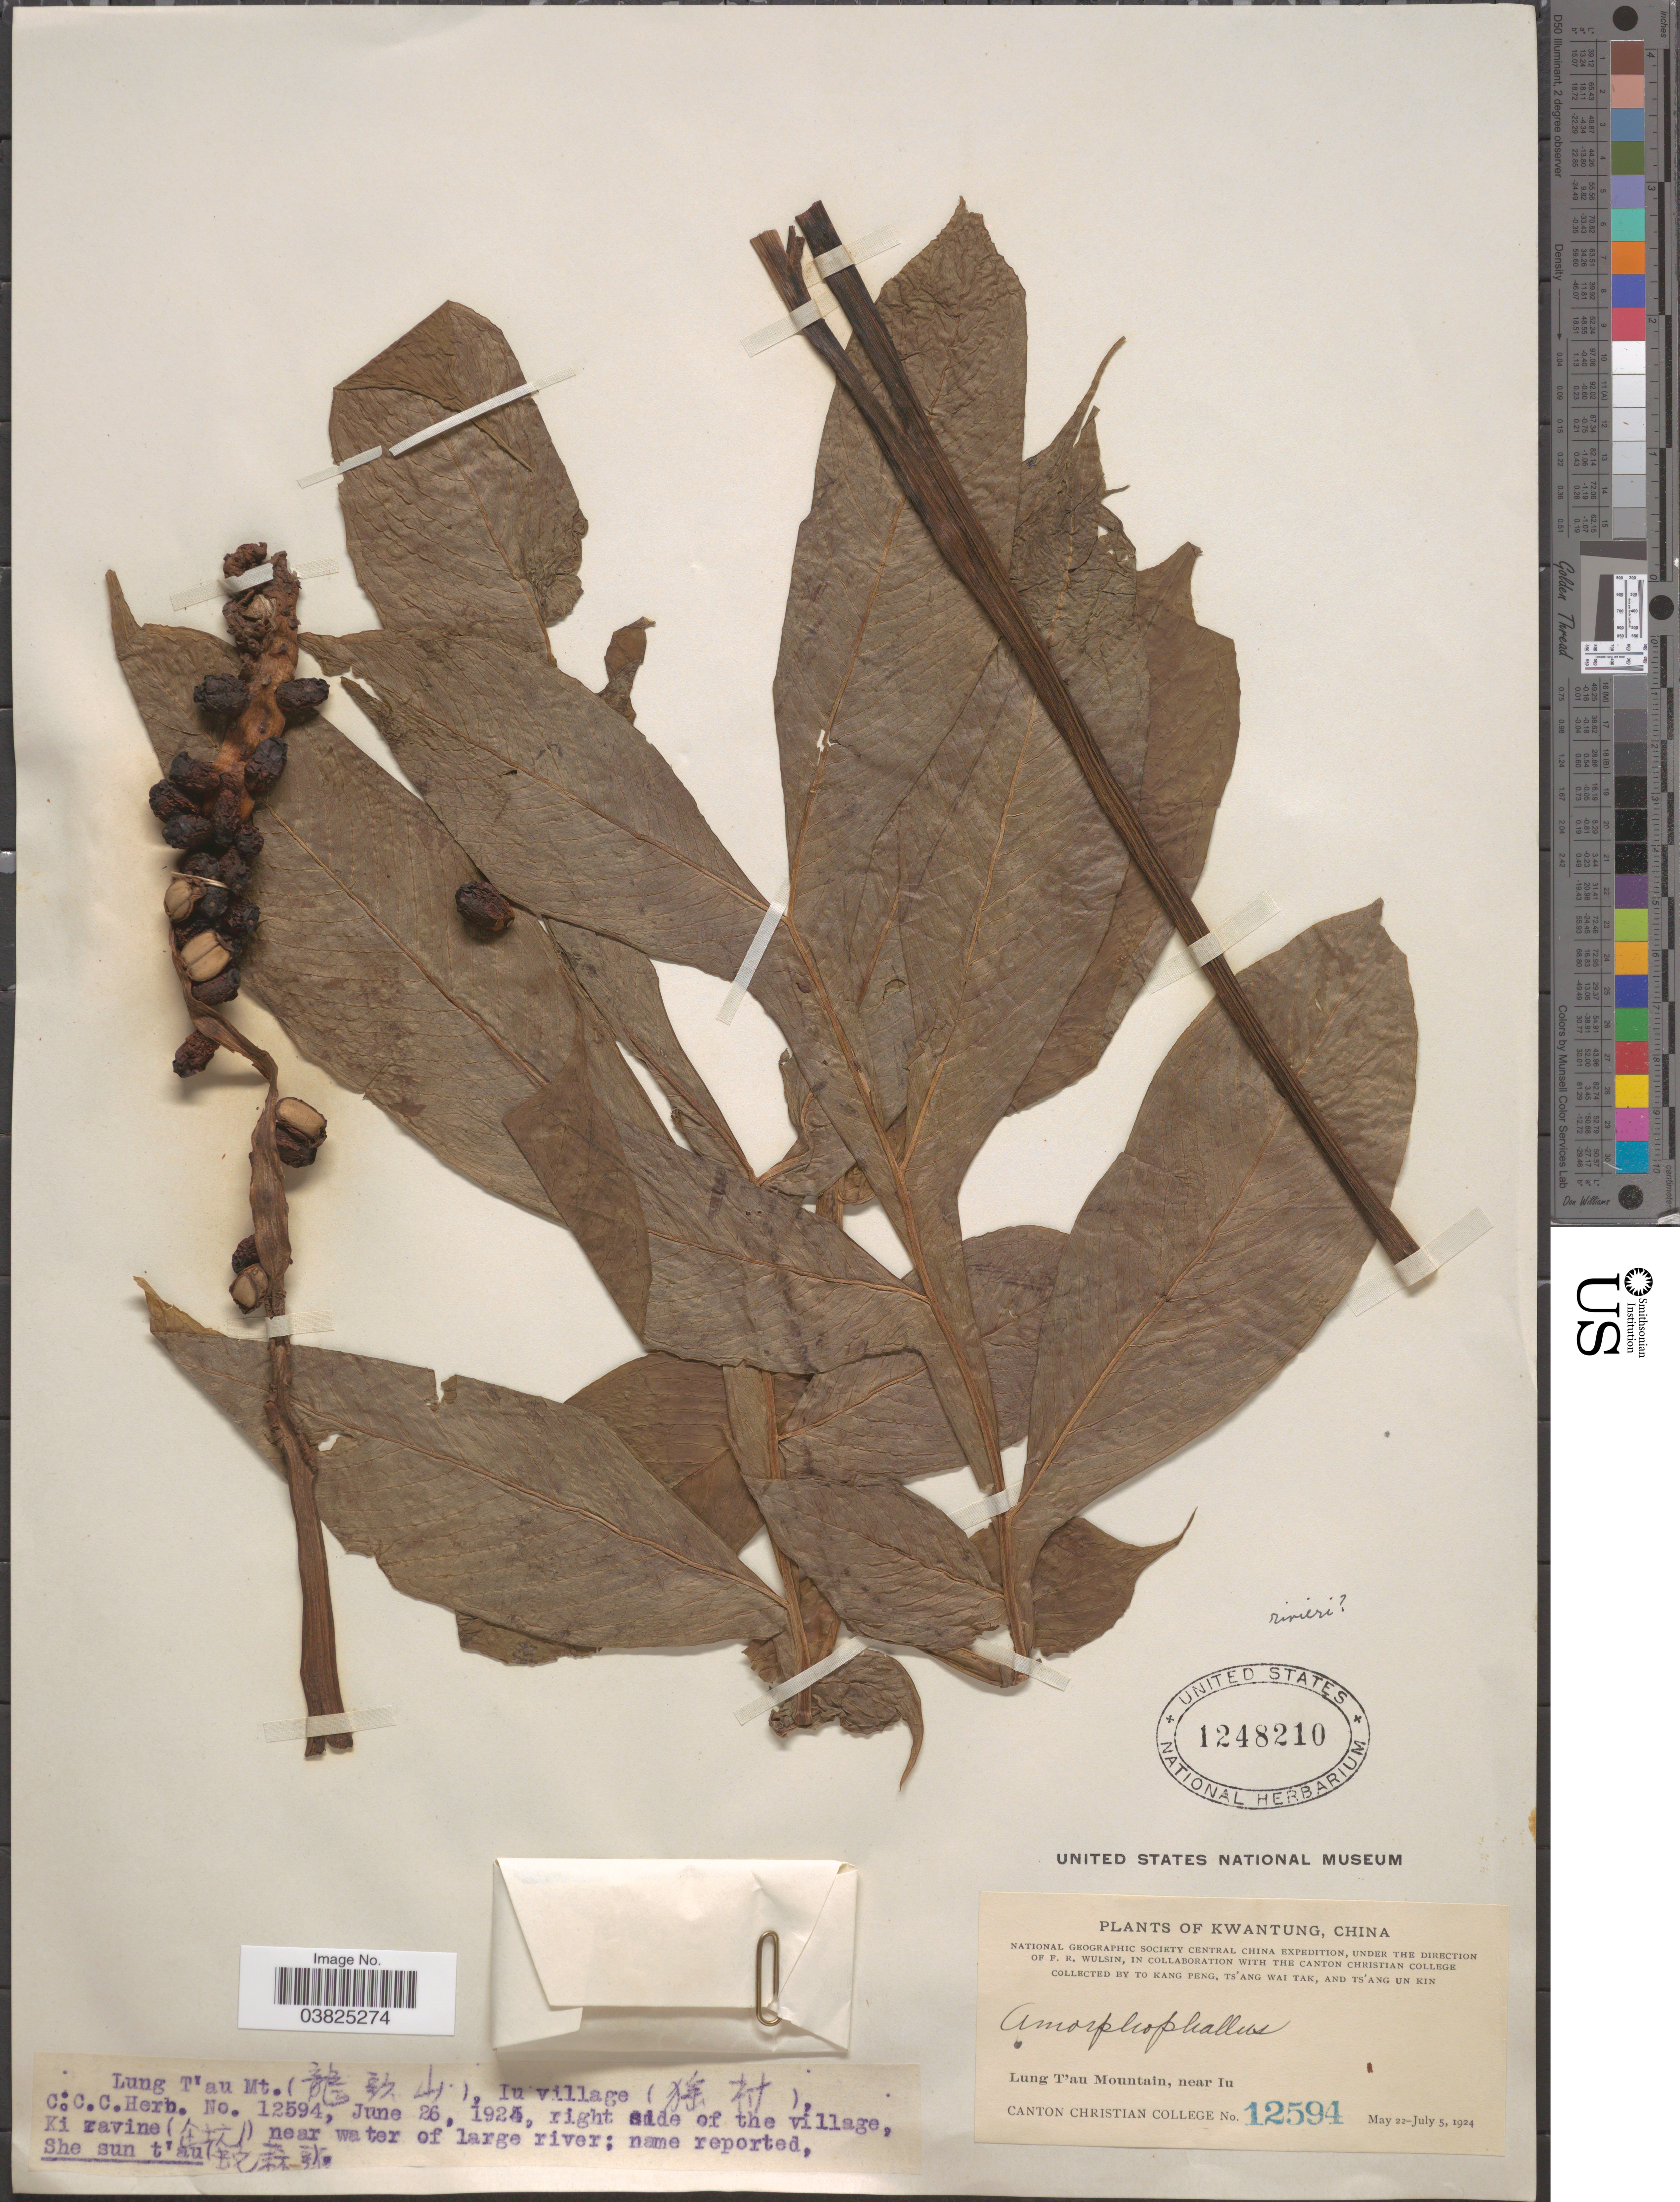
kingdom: Plantae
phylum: Tracheophyta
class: Liliopsida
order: Alismatales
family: Araceae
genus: Amorphophallus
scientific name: Amorphophallus konjac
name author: K. Koch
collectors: Kang Peng To, W. T. Tsang & Ts' Ang Un Kin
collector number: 12594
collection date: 1924-06-26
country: China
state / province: Guangdong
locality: Kwantung. Lung T'au Mountain (X), near Iu. Iu village (X), right side of the village, Ki ravine (X) near water of large river.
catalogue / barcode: US 1248210